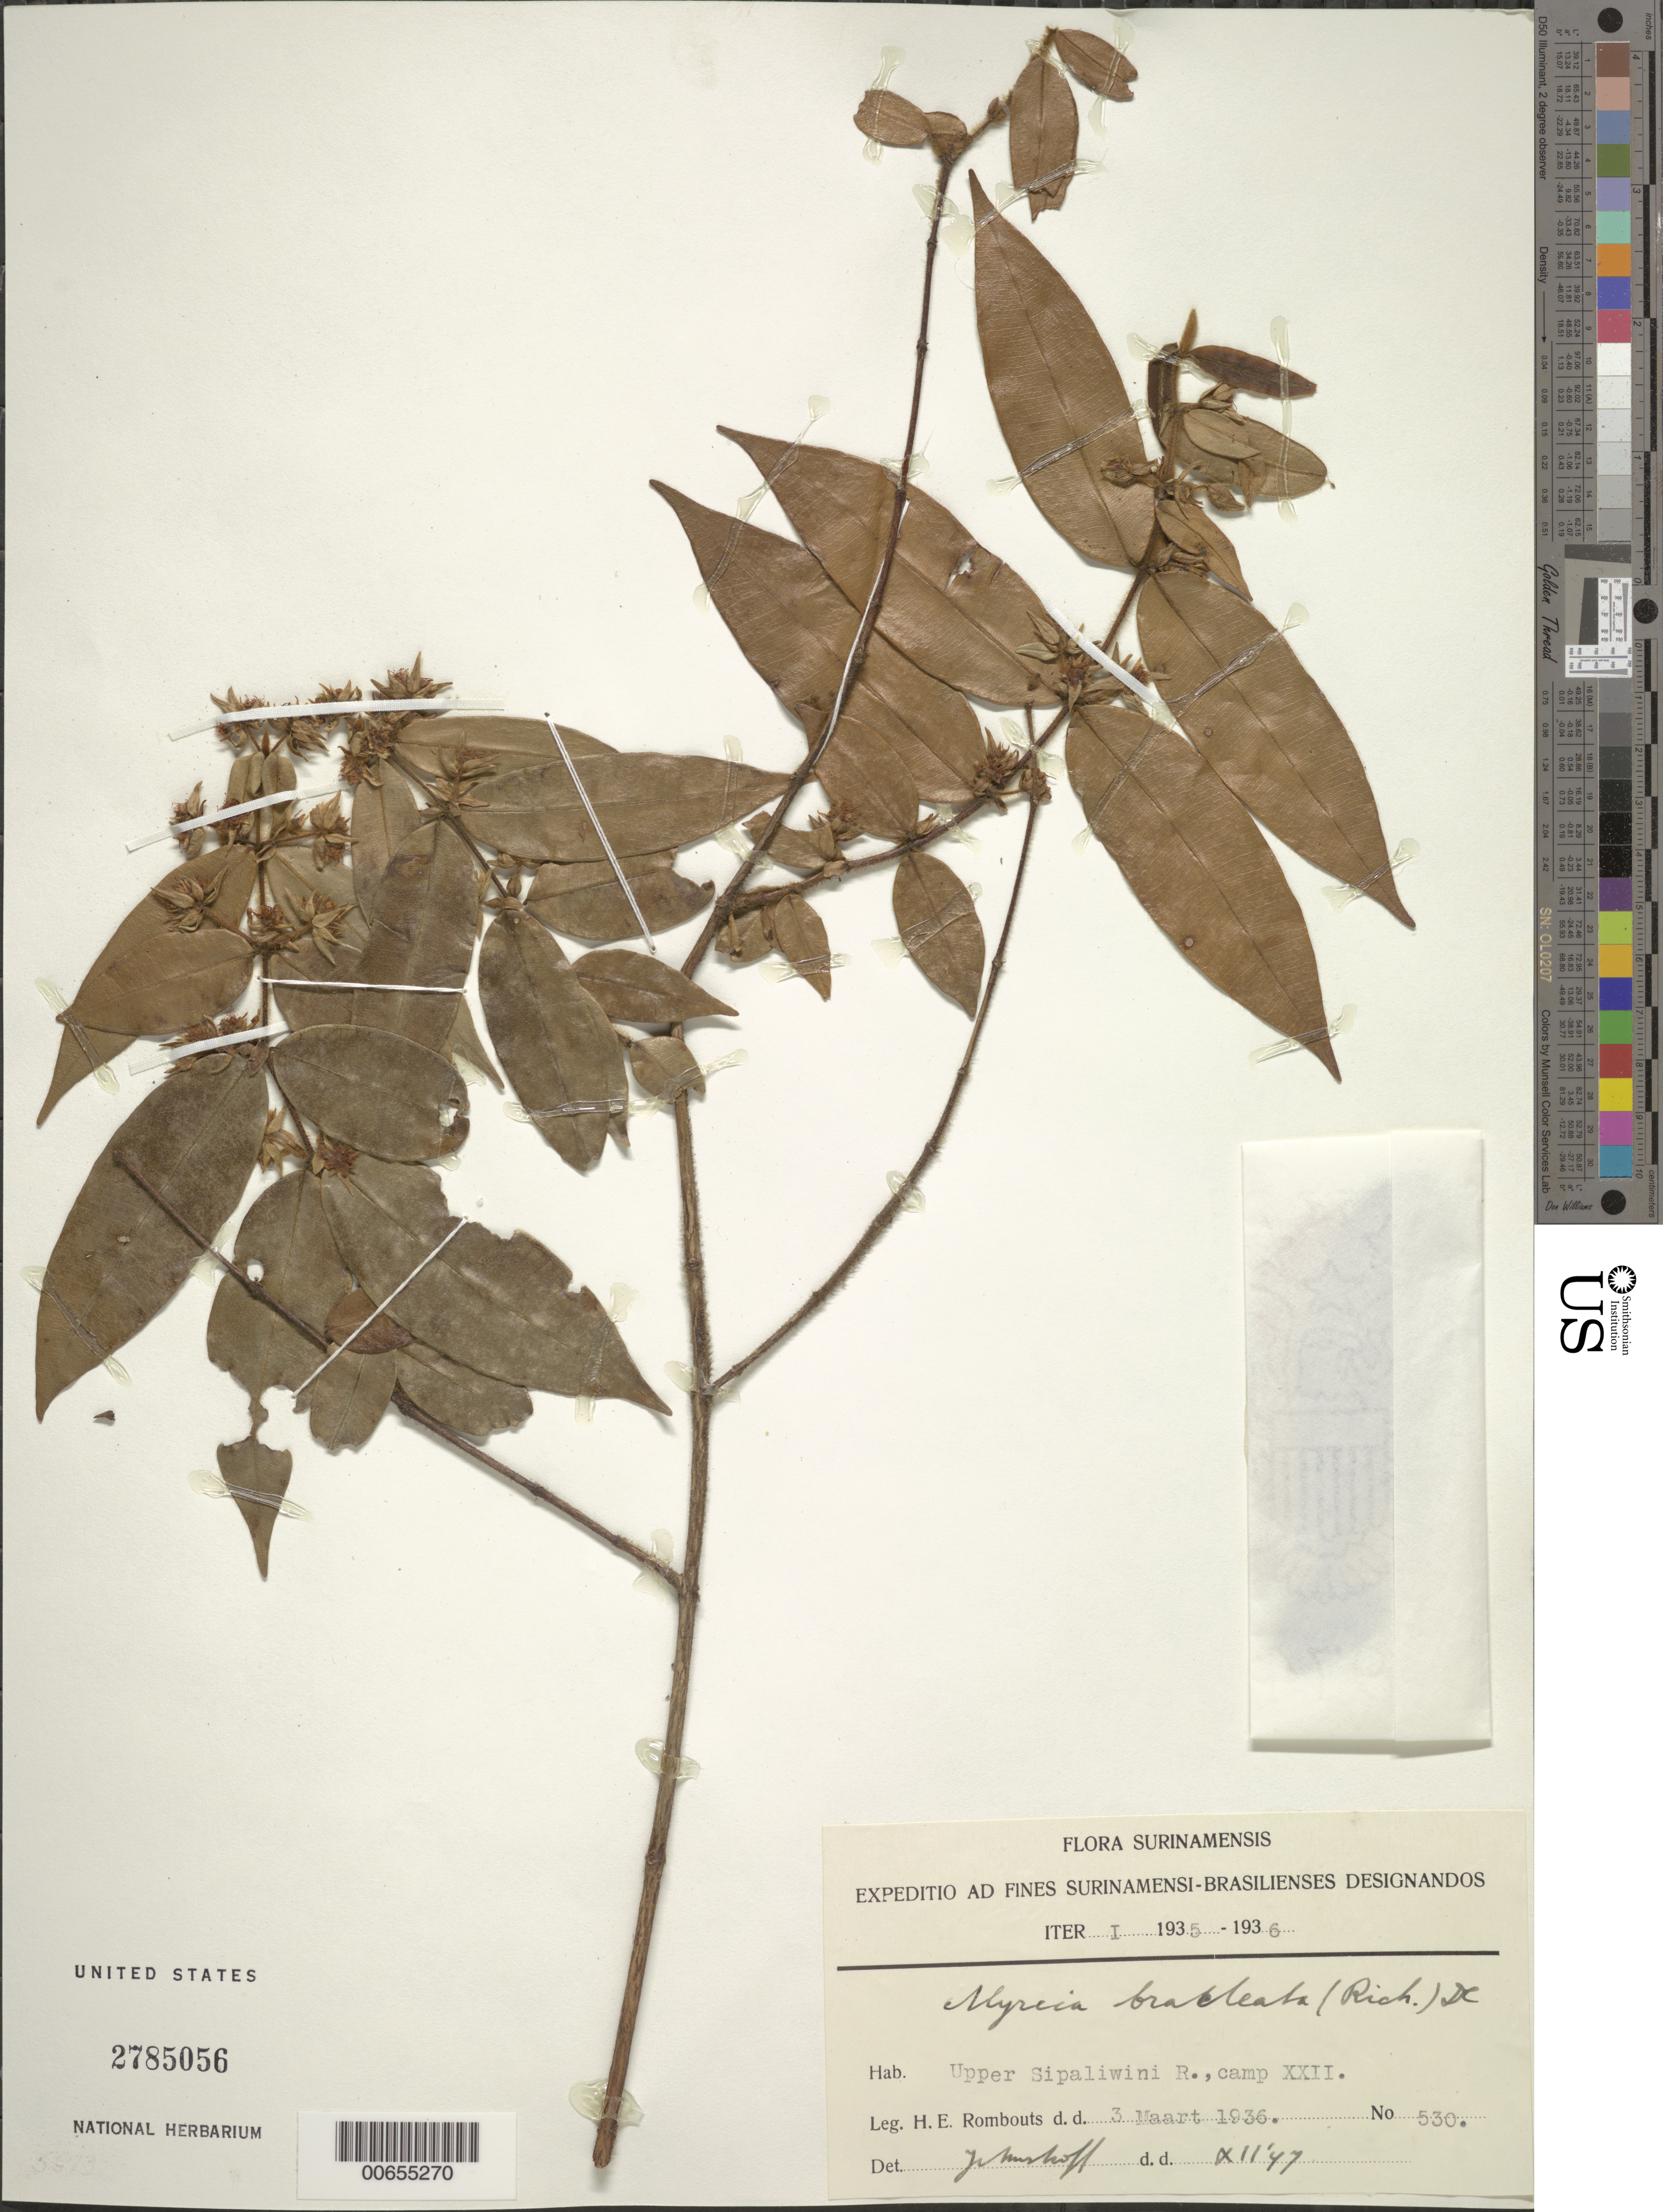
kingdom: Plantae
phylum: Tracheophyta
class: Magnoliopsida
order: Myrtales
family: Myrtaceae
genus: Myrcia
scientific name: Myrcia bracteata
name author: (Rich.) DC.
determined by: Amshoff, G. J. H.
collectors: H. Rombouts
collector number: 530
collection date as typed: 3-Mar-36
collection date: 1936-03-03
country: Suriname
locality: Upper Sipaliwini R., camp XXII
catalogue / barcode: US 2785056